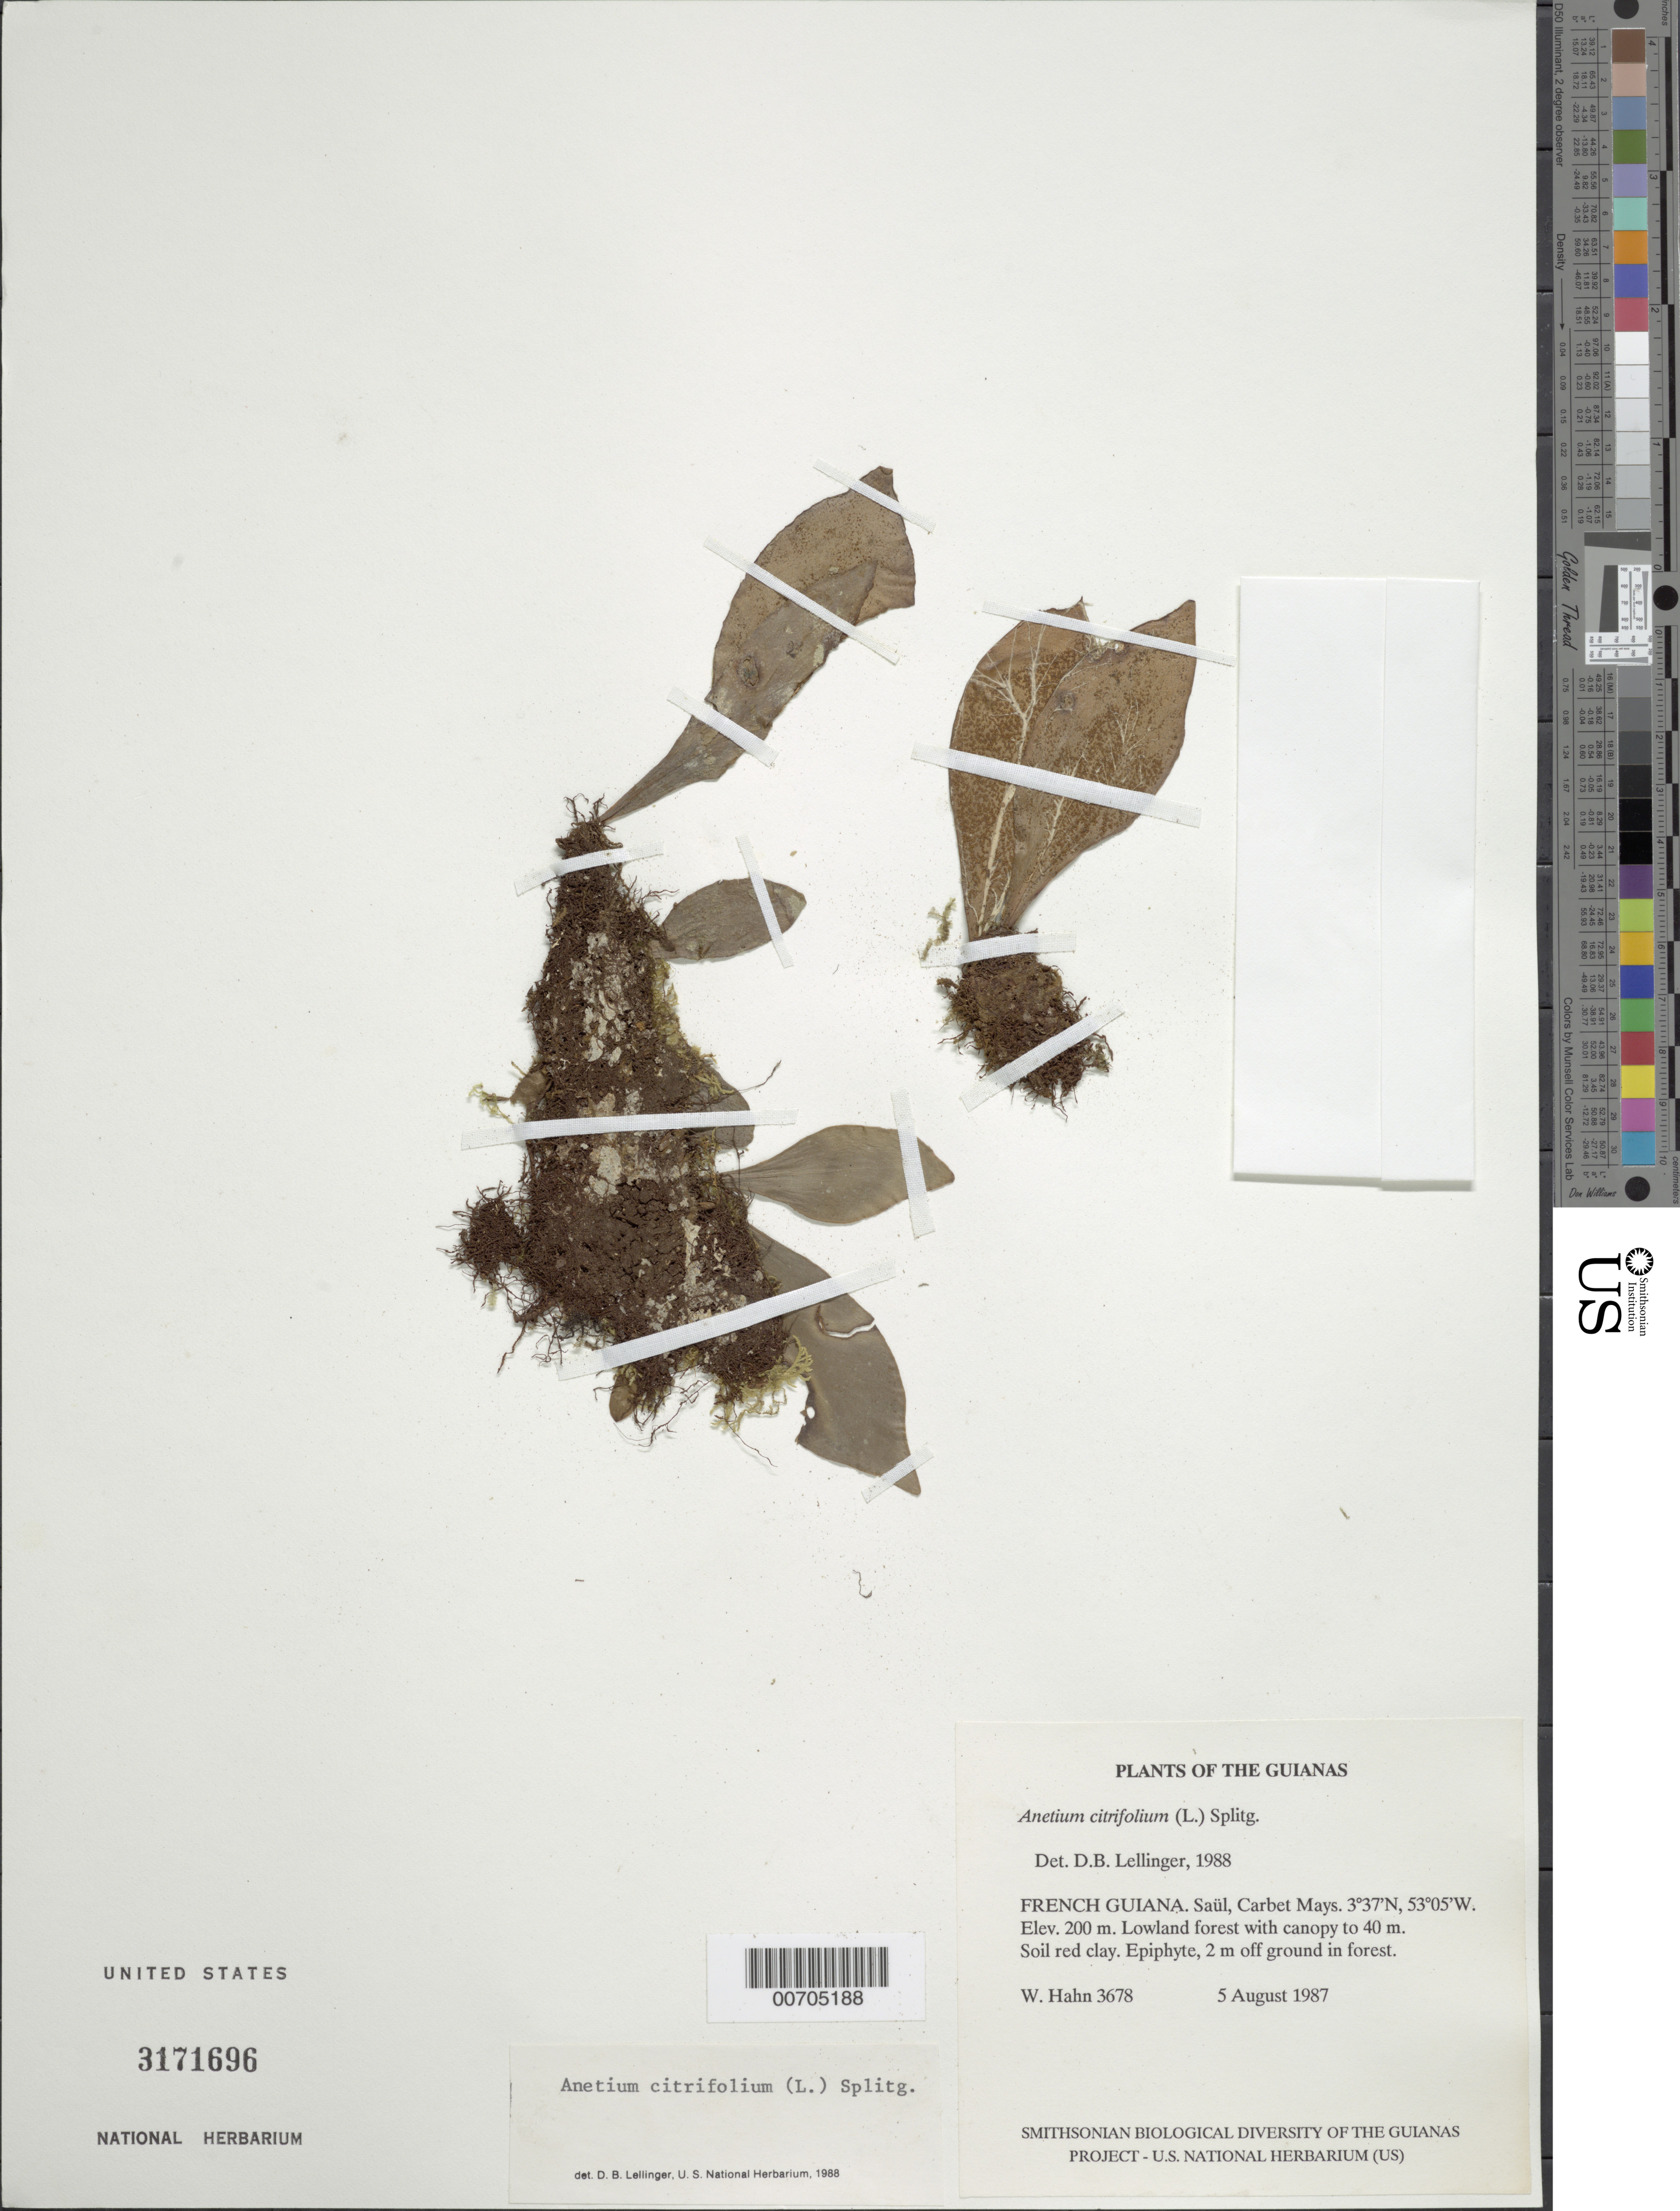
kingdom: Plantae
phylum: Tracheophyta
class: Polypodiopsida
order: Polypodiales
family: Pteridaceae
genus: Anetium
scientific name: Anetium citrifolium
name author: (L.) Splitg.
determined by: Lellinger, David B., (BOT), Smithsonian Institution - National Museum of Natural History (UNITED STATES)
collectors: W. Hahn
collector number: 3678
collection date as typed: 5 August 1987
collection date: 1987-08-05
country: French Guiana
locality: Saül, Carbet Mays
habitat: Lowland forest with canopy to 40 m. Soil red clay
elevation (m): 200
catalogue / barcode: US 3171696